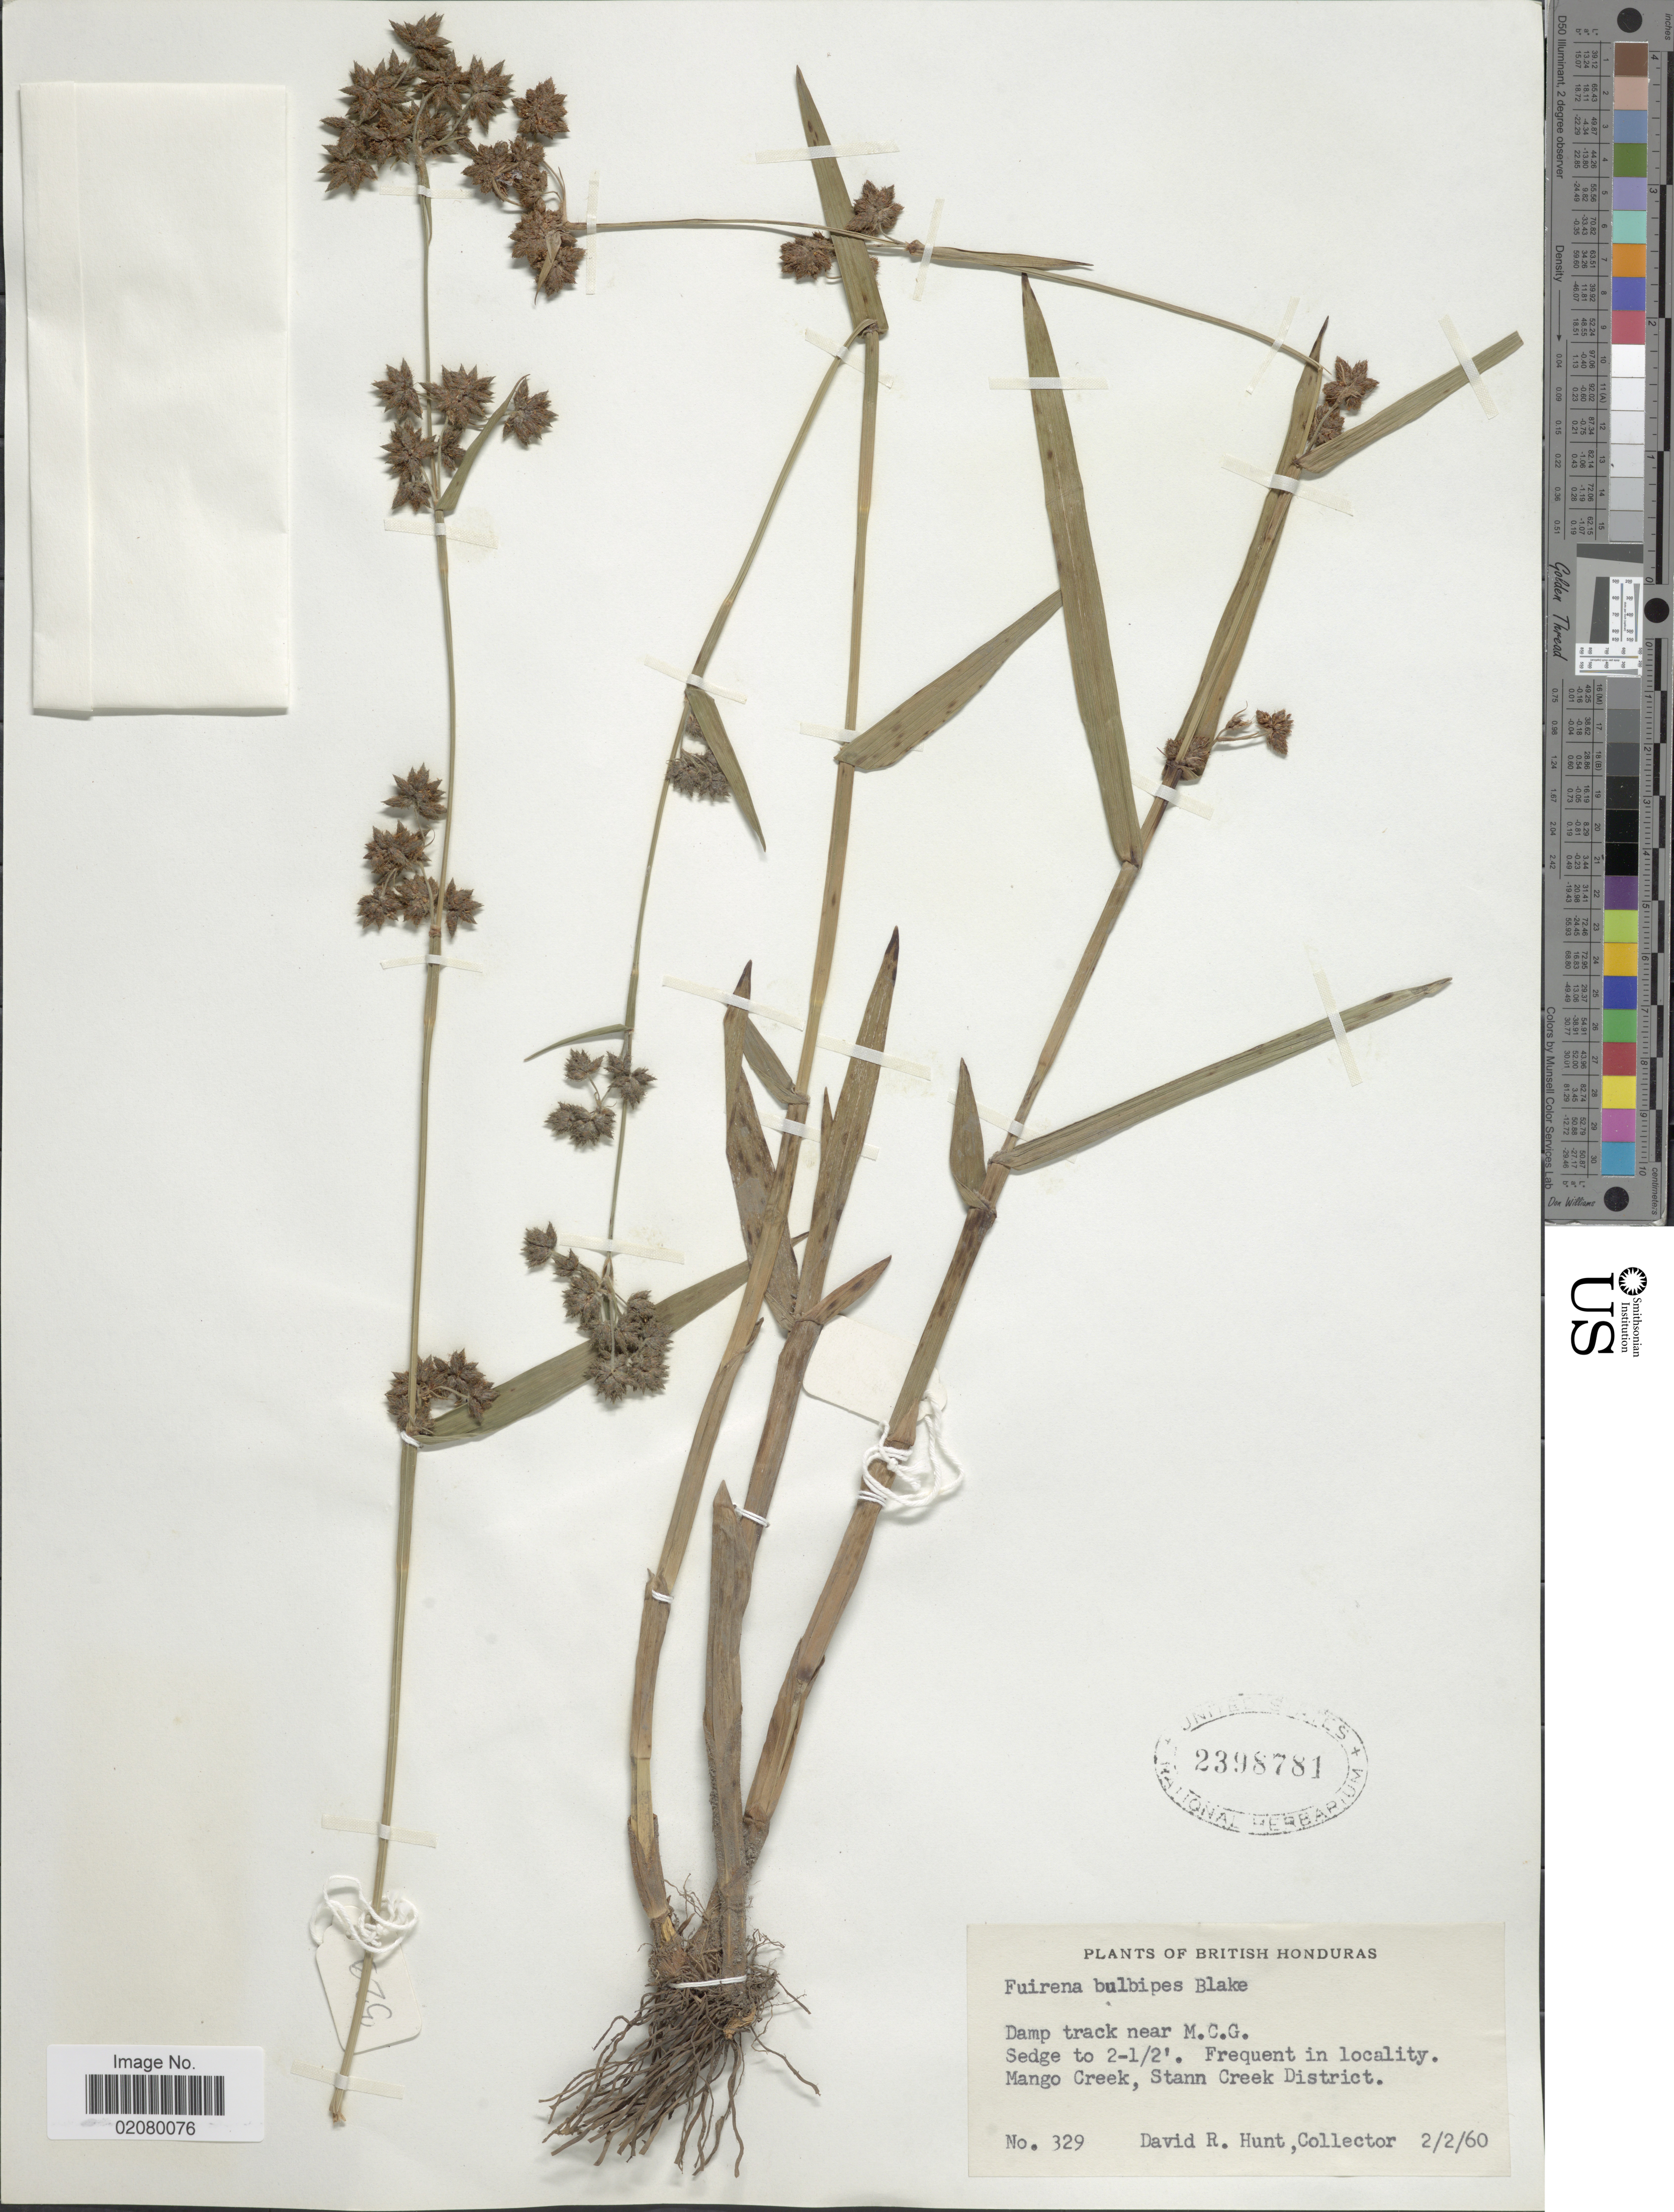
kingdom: Plantae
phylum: Tracheophyta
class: Liliopsida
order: Poales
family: Cyperaceae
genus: Fuirena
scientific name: Fuirena camptotricha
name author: C. Wright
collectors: D. R. Hunt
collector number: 329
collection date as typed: Transcribed d/m/y: 2/2/60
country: Belize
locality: British Honduras, Mango Creek, Stann Creek District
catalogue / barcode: US 2398781